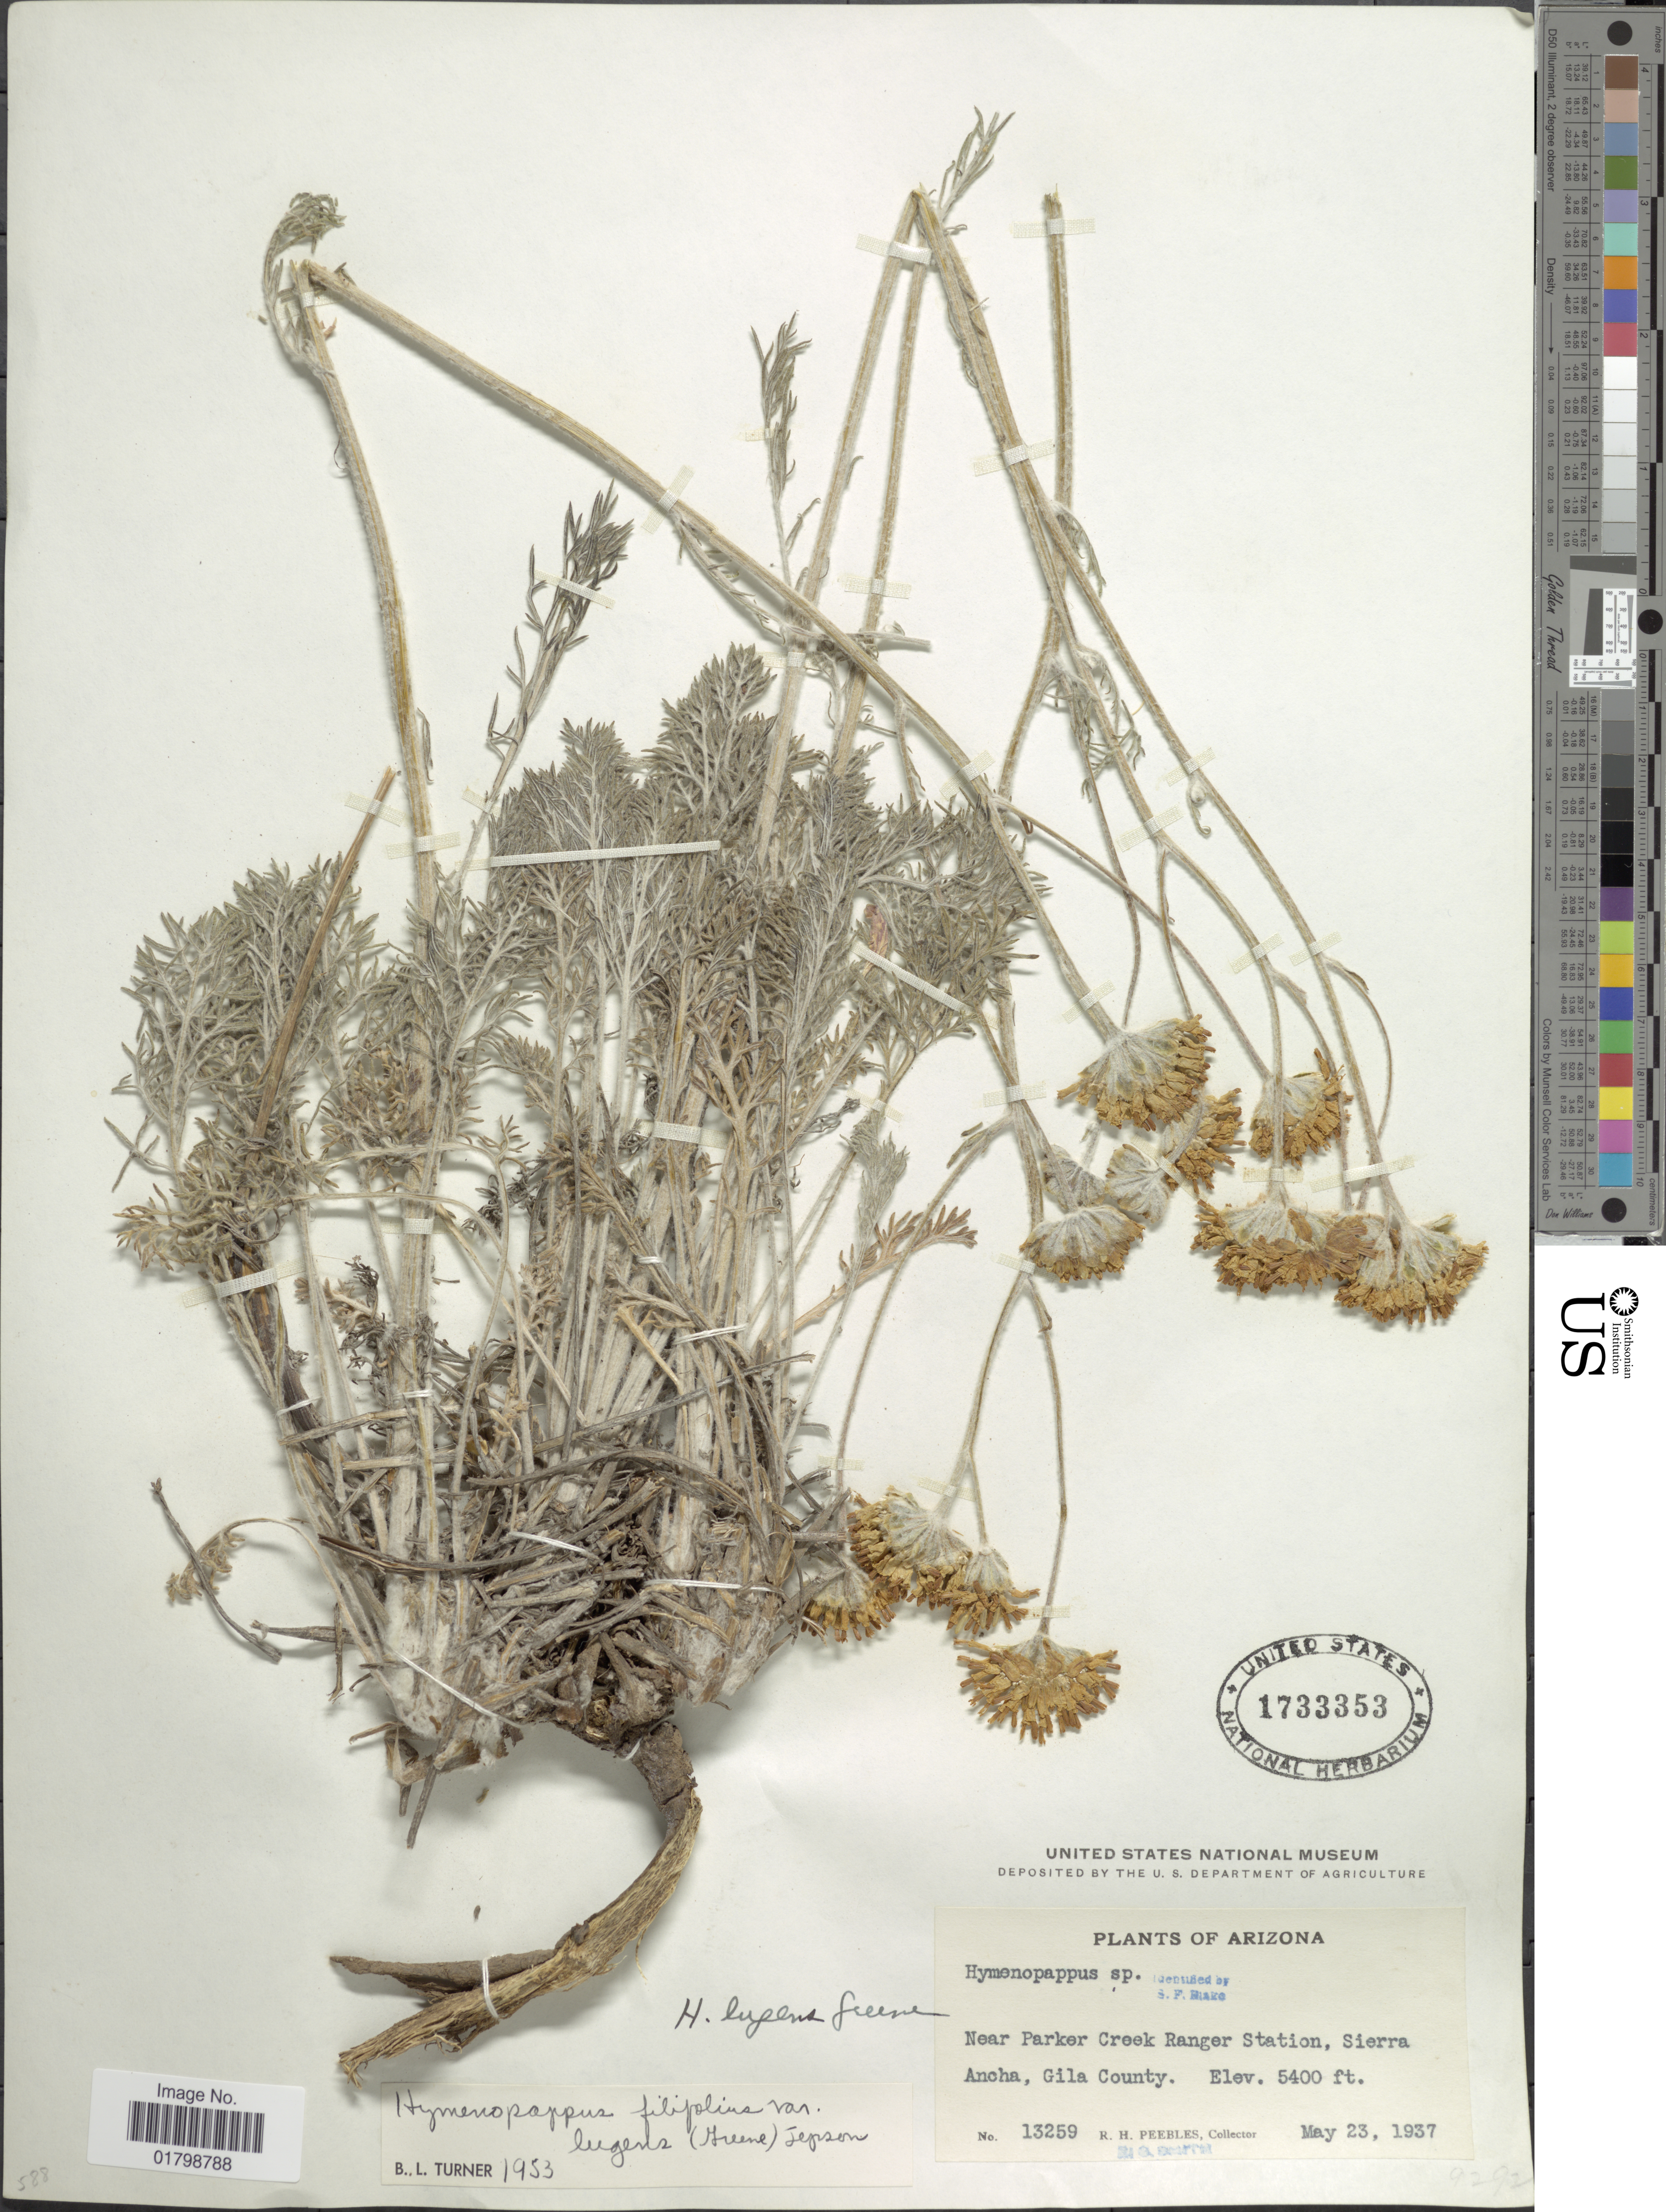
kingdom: Plantae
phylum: Tracheophyta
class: Magnoliopsida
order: Asterales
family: Asteraceae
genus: Hymenopappus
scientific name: Hymenopappus filifolius var. lugens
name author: (Greene) Jeps.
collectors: R. H. Peebles & Collector illegible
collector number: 13259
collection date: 1937-05-23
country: United States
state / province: Arizona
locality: Near Parker Creek Ranger Station, Sierra Ancha, Gila County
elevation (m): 1646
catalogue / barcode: US 1733353